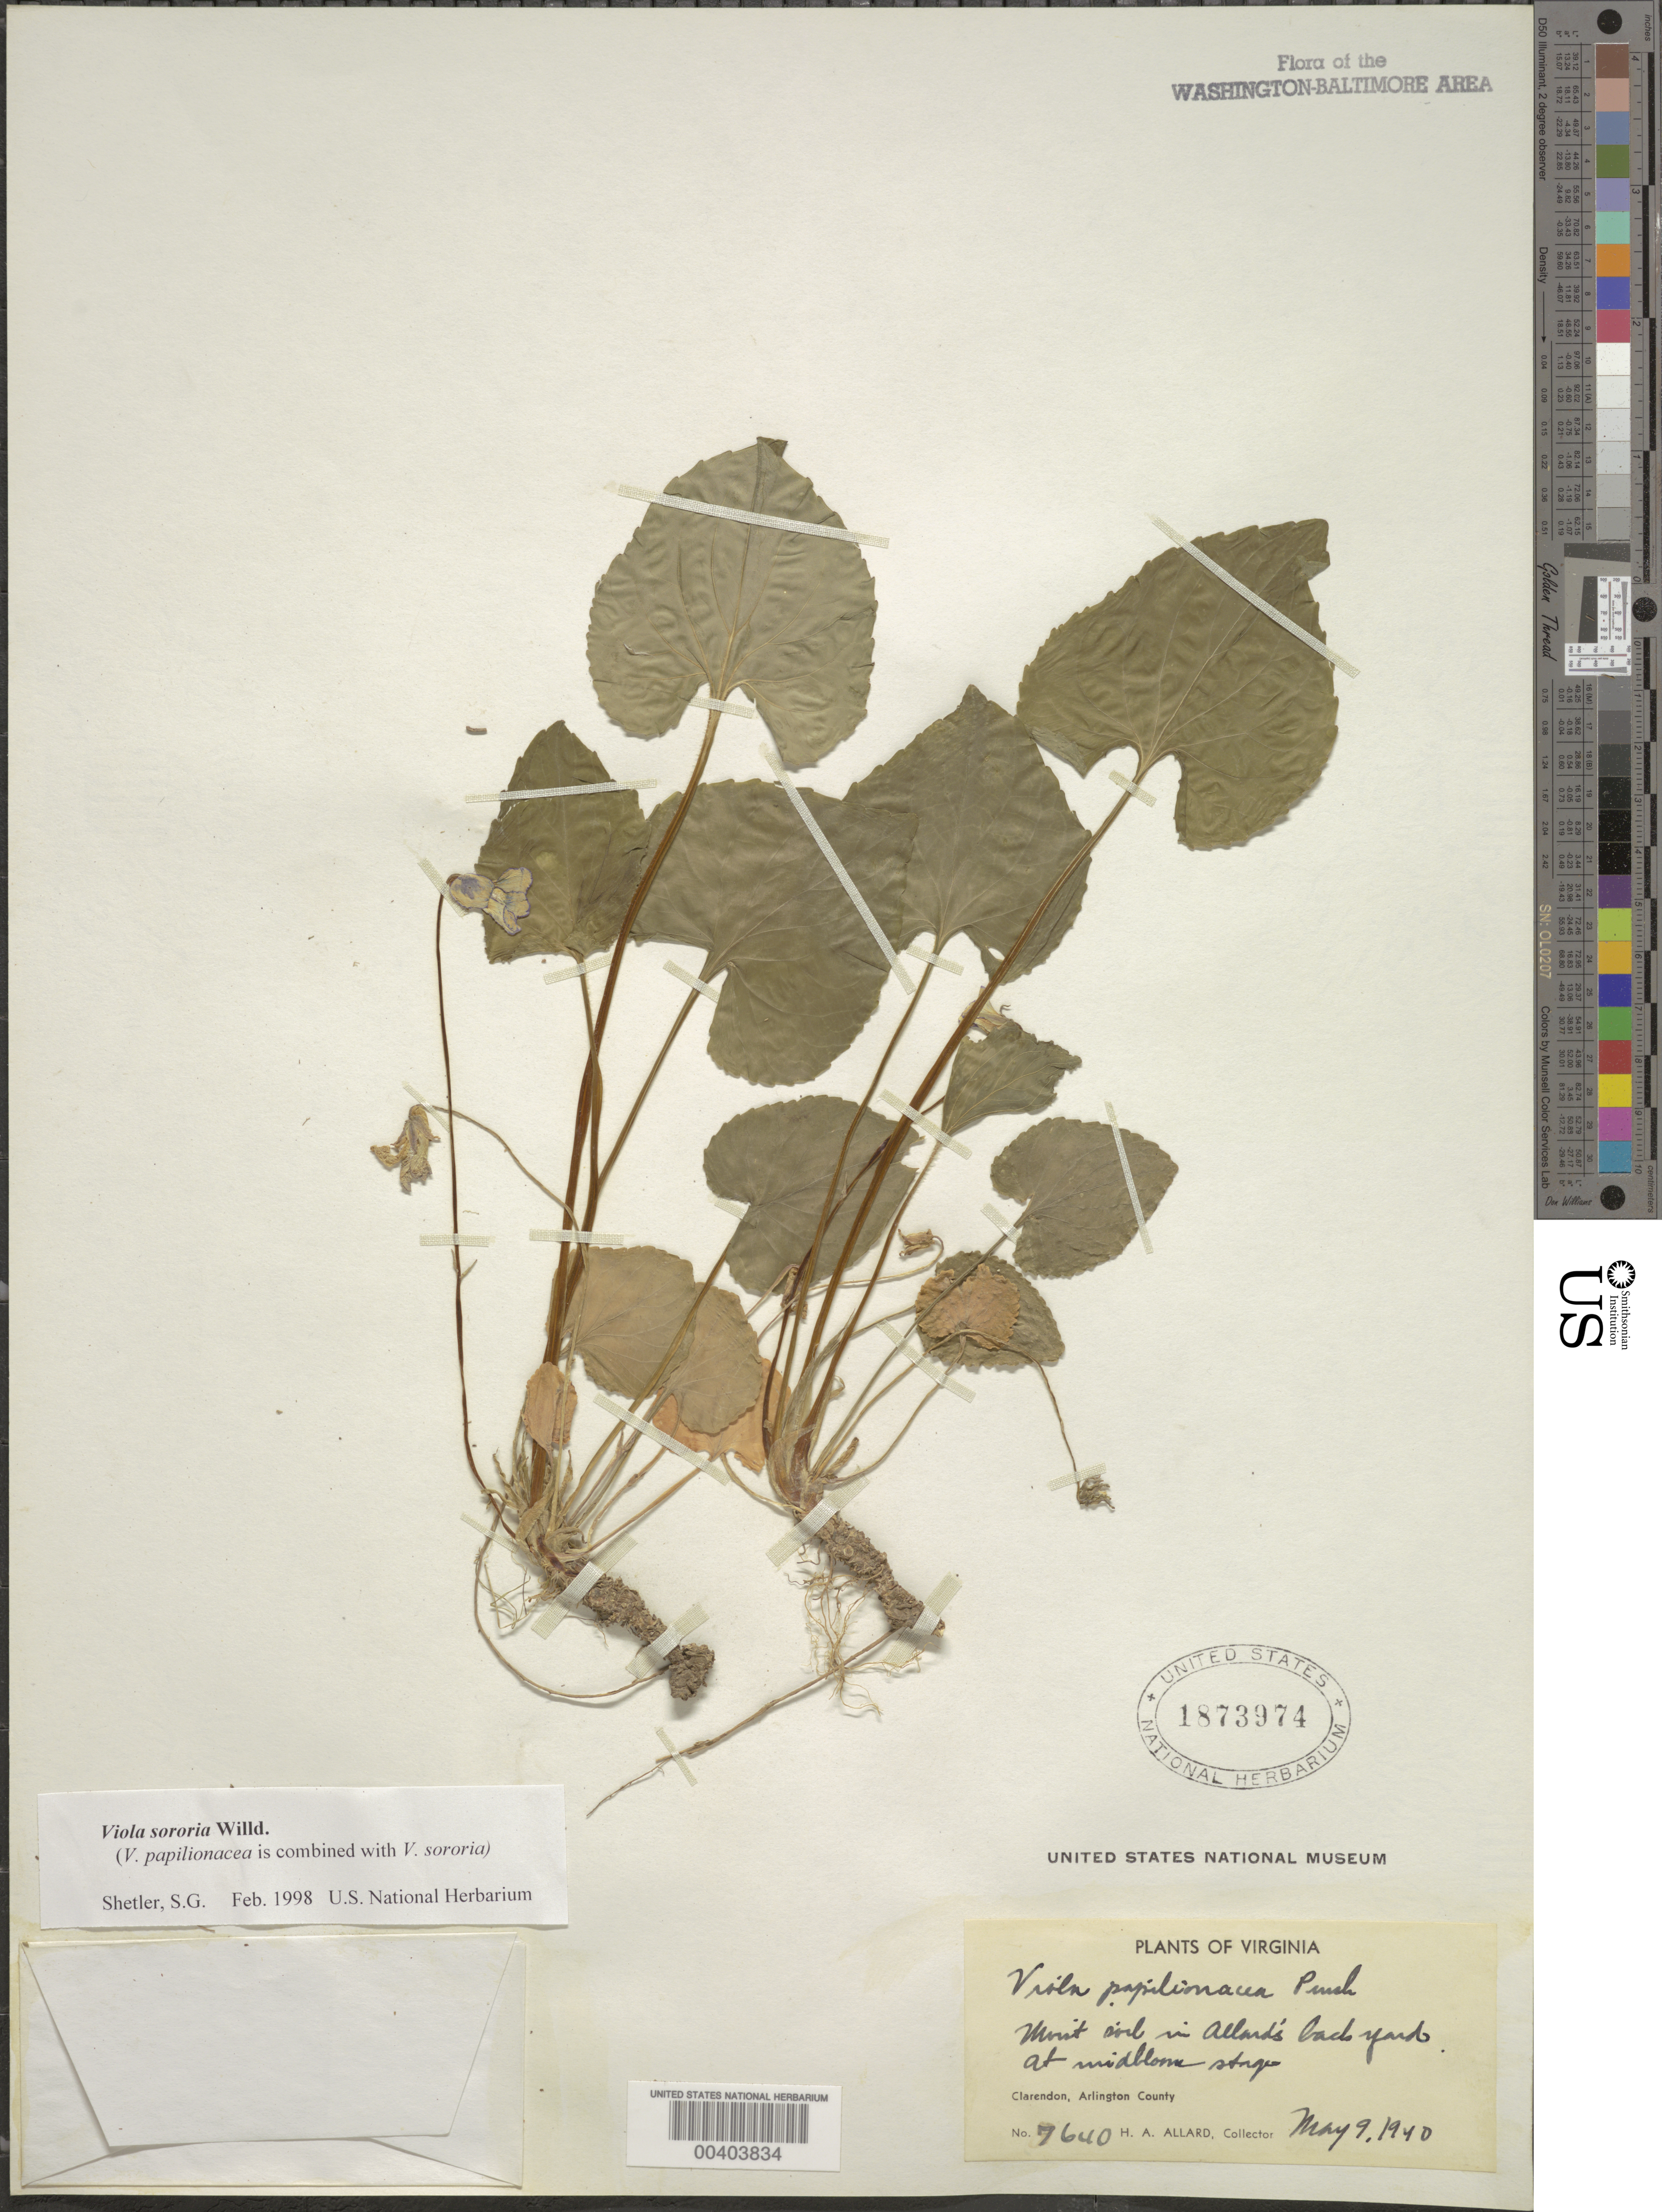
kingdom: Plantae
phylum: Tracheophyta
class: Magnoliopsida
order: Malpighiales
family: Violaceae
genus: Viola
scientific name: Viola sororia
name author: Willd.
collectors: H. A. Allard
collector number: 7640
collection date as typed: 09 May 1940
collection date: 1940-05-09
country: United States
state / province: Virginia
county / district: Arlington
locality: Clarendon, Allards garden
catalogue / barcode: US 1873974